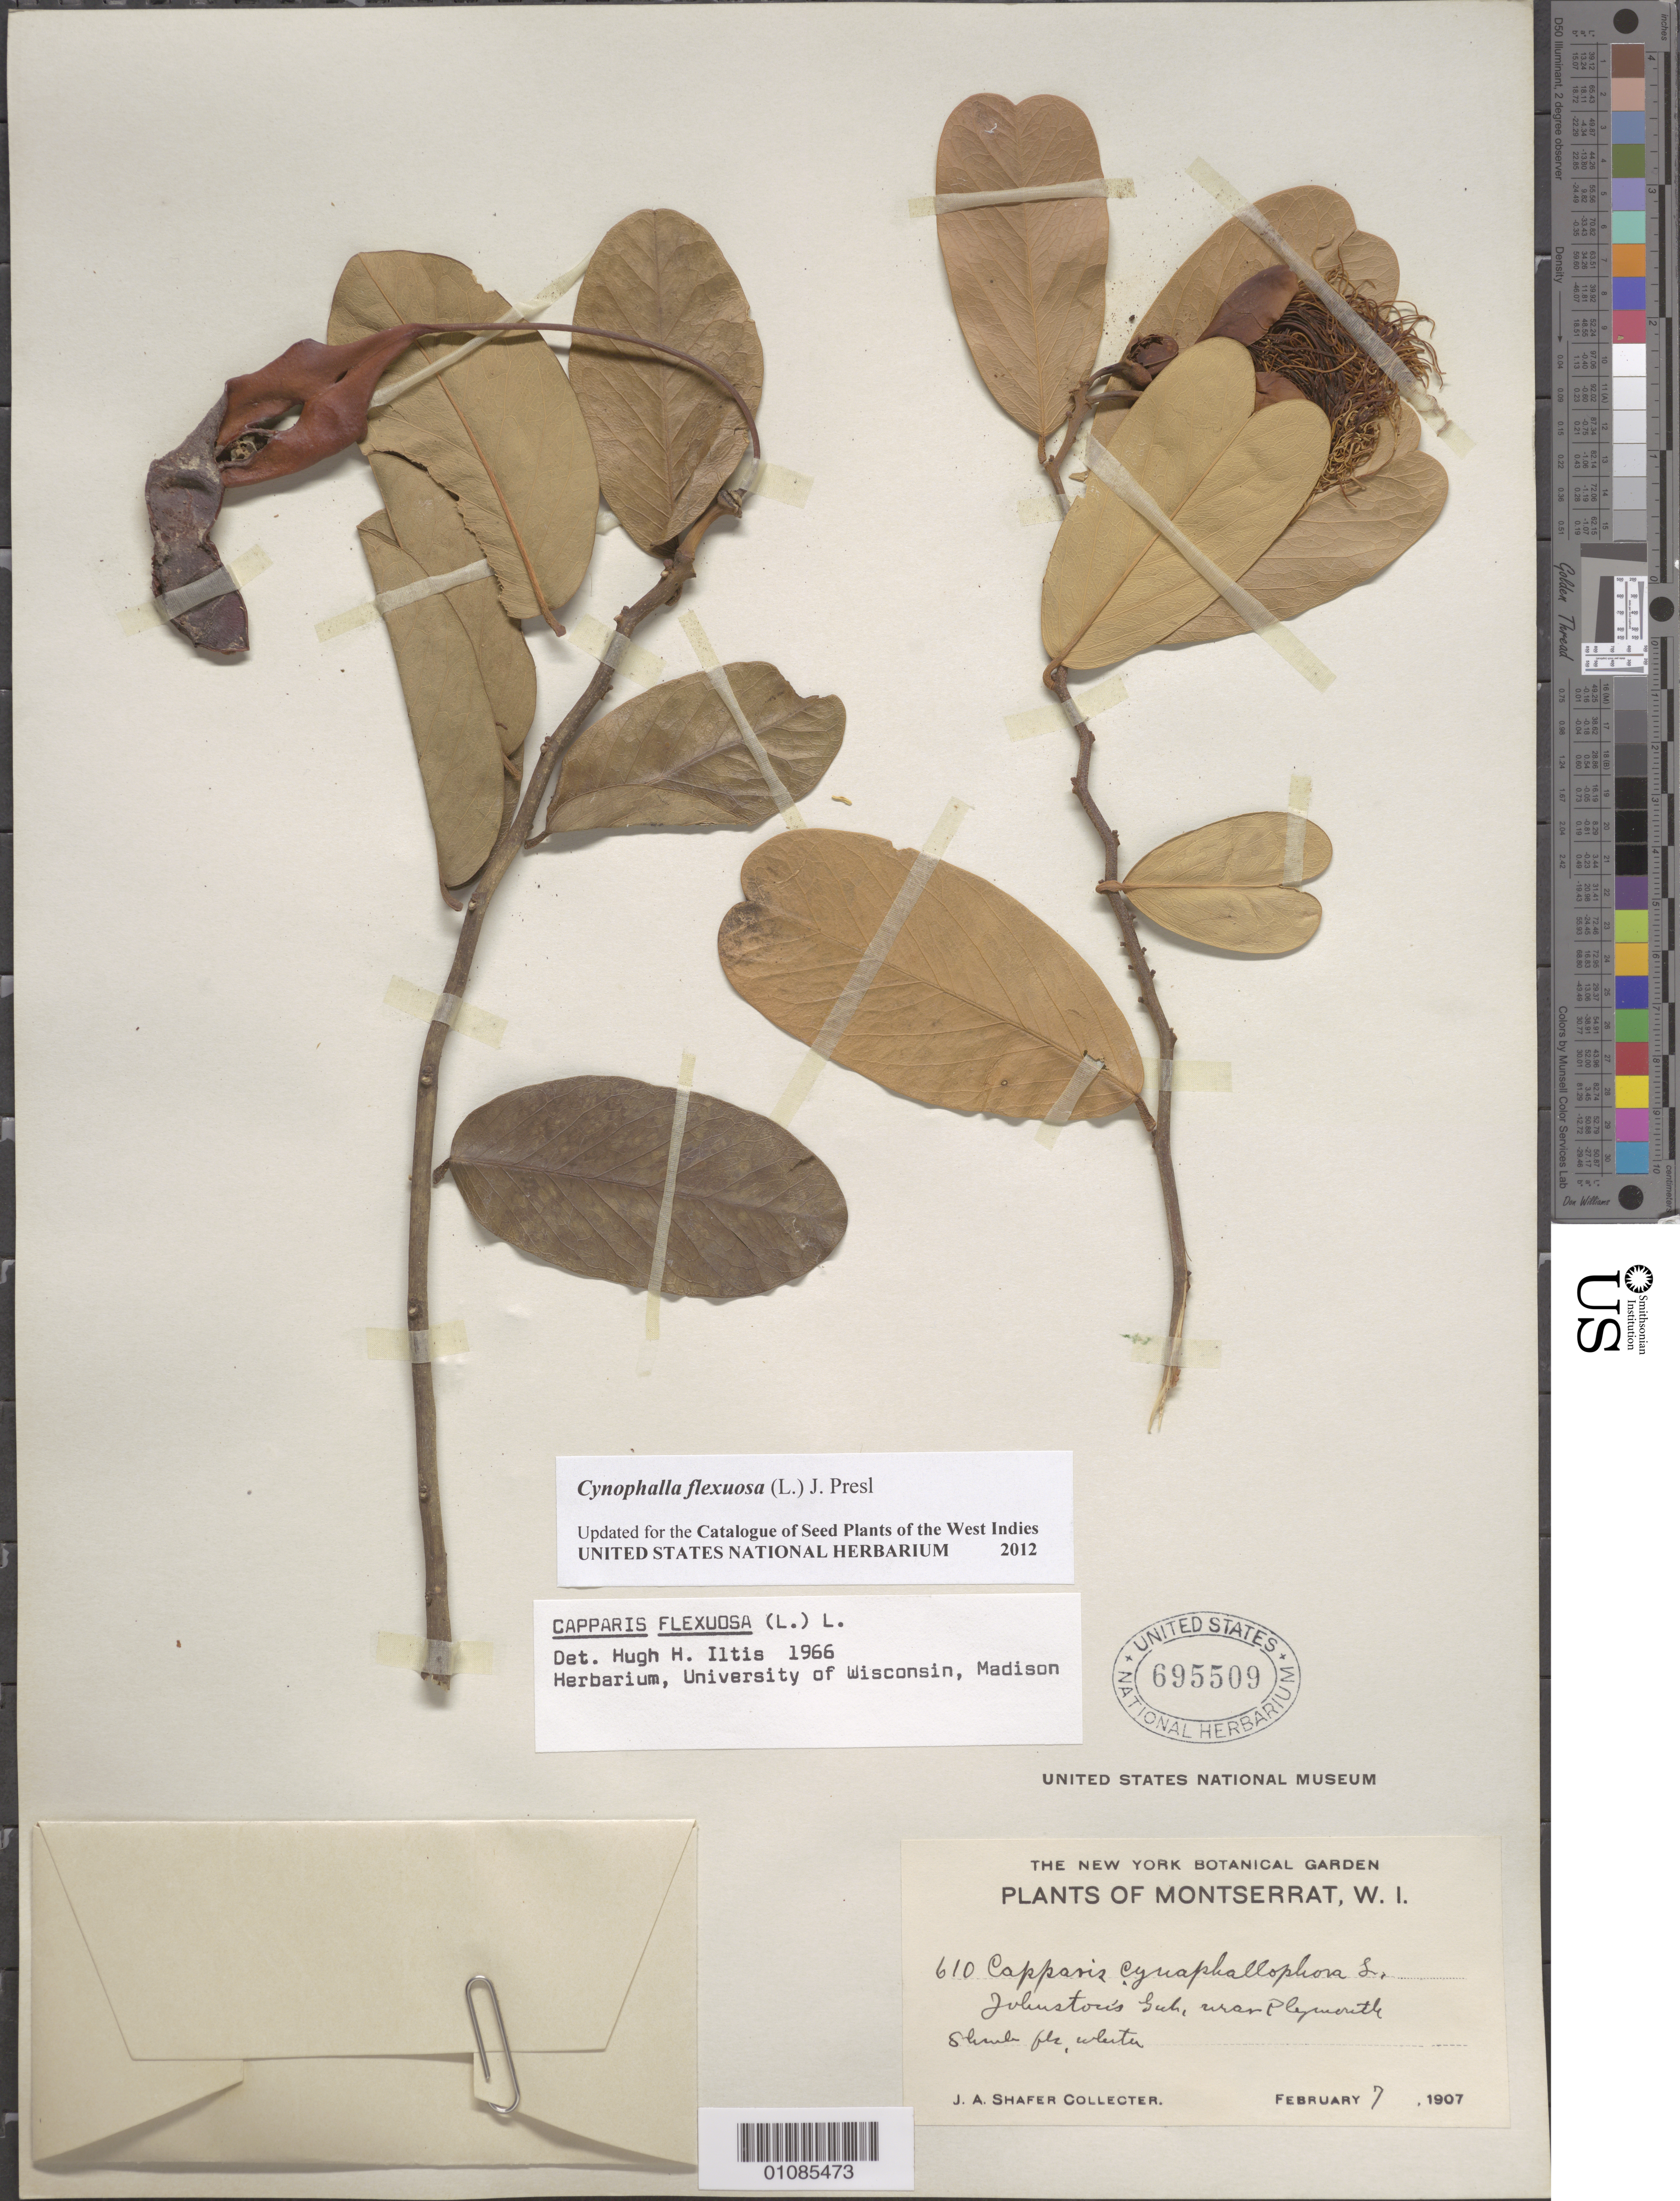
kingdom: Plantae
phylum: Tracheophyta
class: Magnoliopsida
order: Brassicales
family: Capparaceae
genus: Cynophalla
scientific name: Cynophalla flexuosa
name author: (L.) J. Presl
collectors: J. A. Shafer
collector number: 610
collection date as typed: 07 Feb 1907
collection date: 1907-02-07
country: Montserrat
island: Montserrat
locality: Near Plymouth.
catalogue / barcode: US 695509